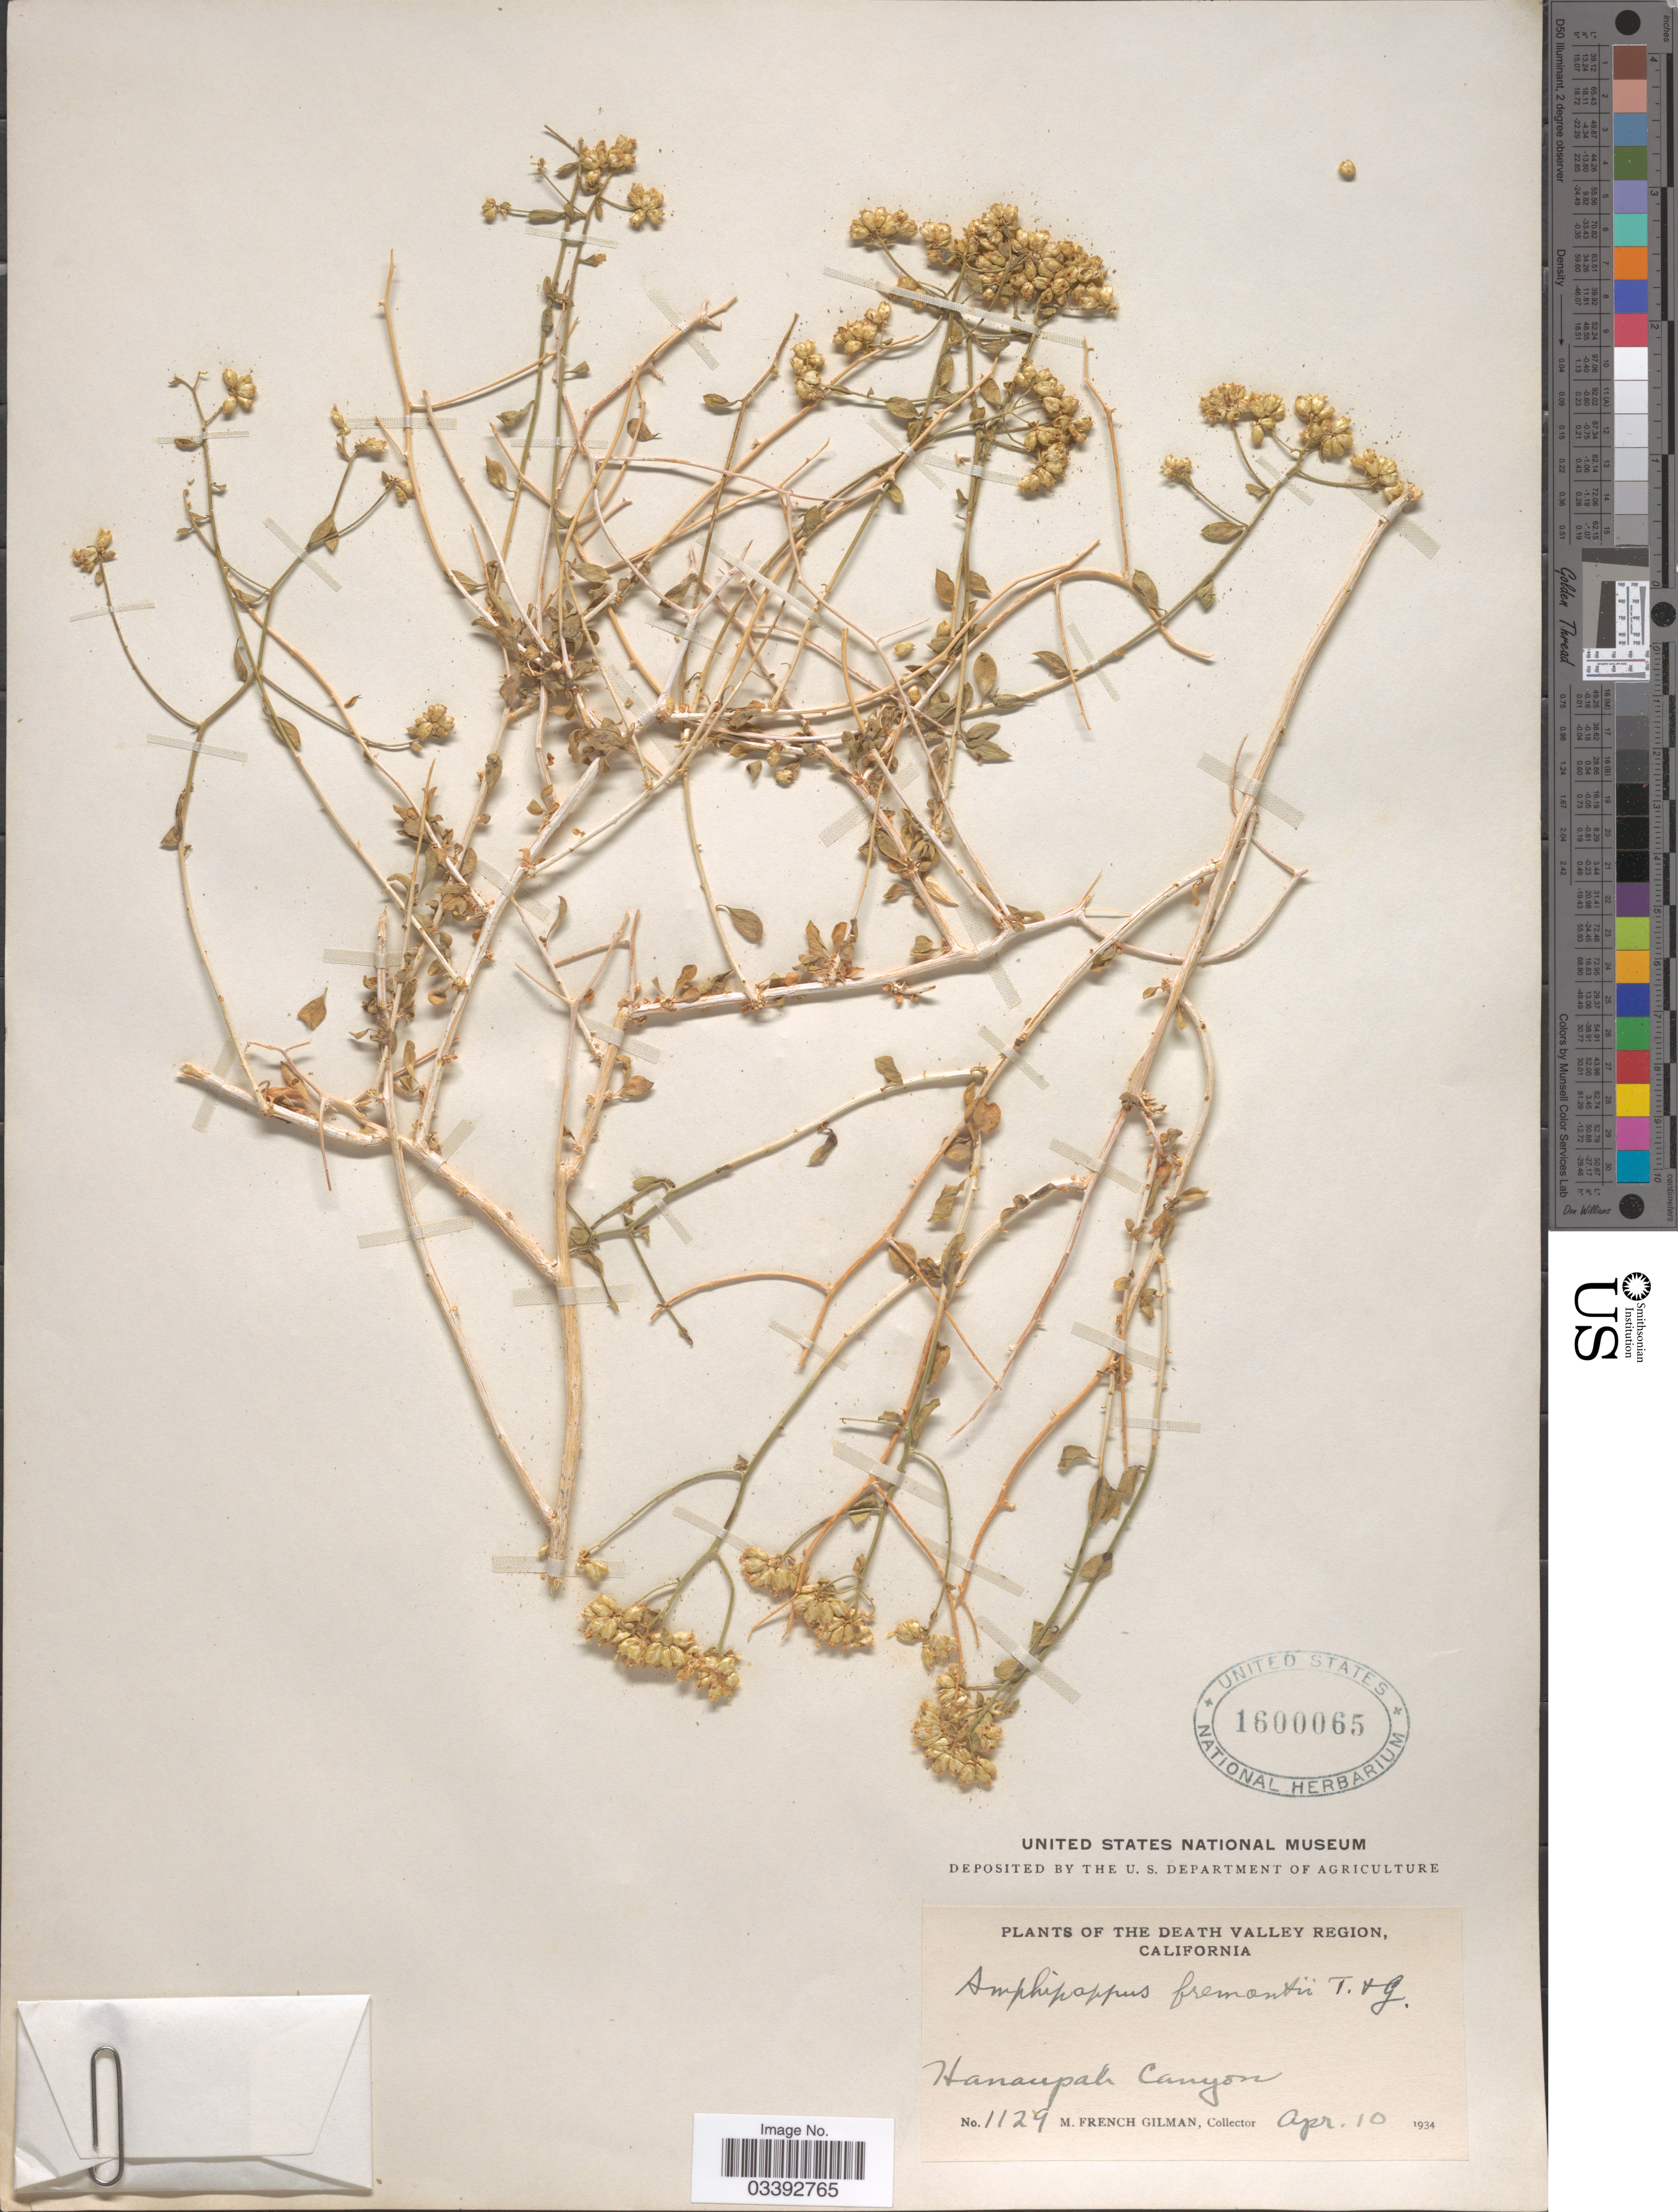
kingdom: Plantae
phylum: Tracheophyta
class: Magnoliopsida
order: Asterales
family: Asteraceae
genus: Amphipappus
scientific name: Amphipappus fremontii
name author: Torr. & A. Gray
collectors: M. F. Gilman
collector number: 1129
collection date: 1934-04-10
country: United States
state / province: California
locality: Death Valley Region. Hanaupah Canyon.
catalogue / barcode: US 1600065